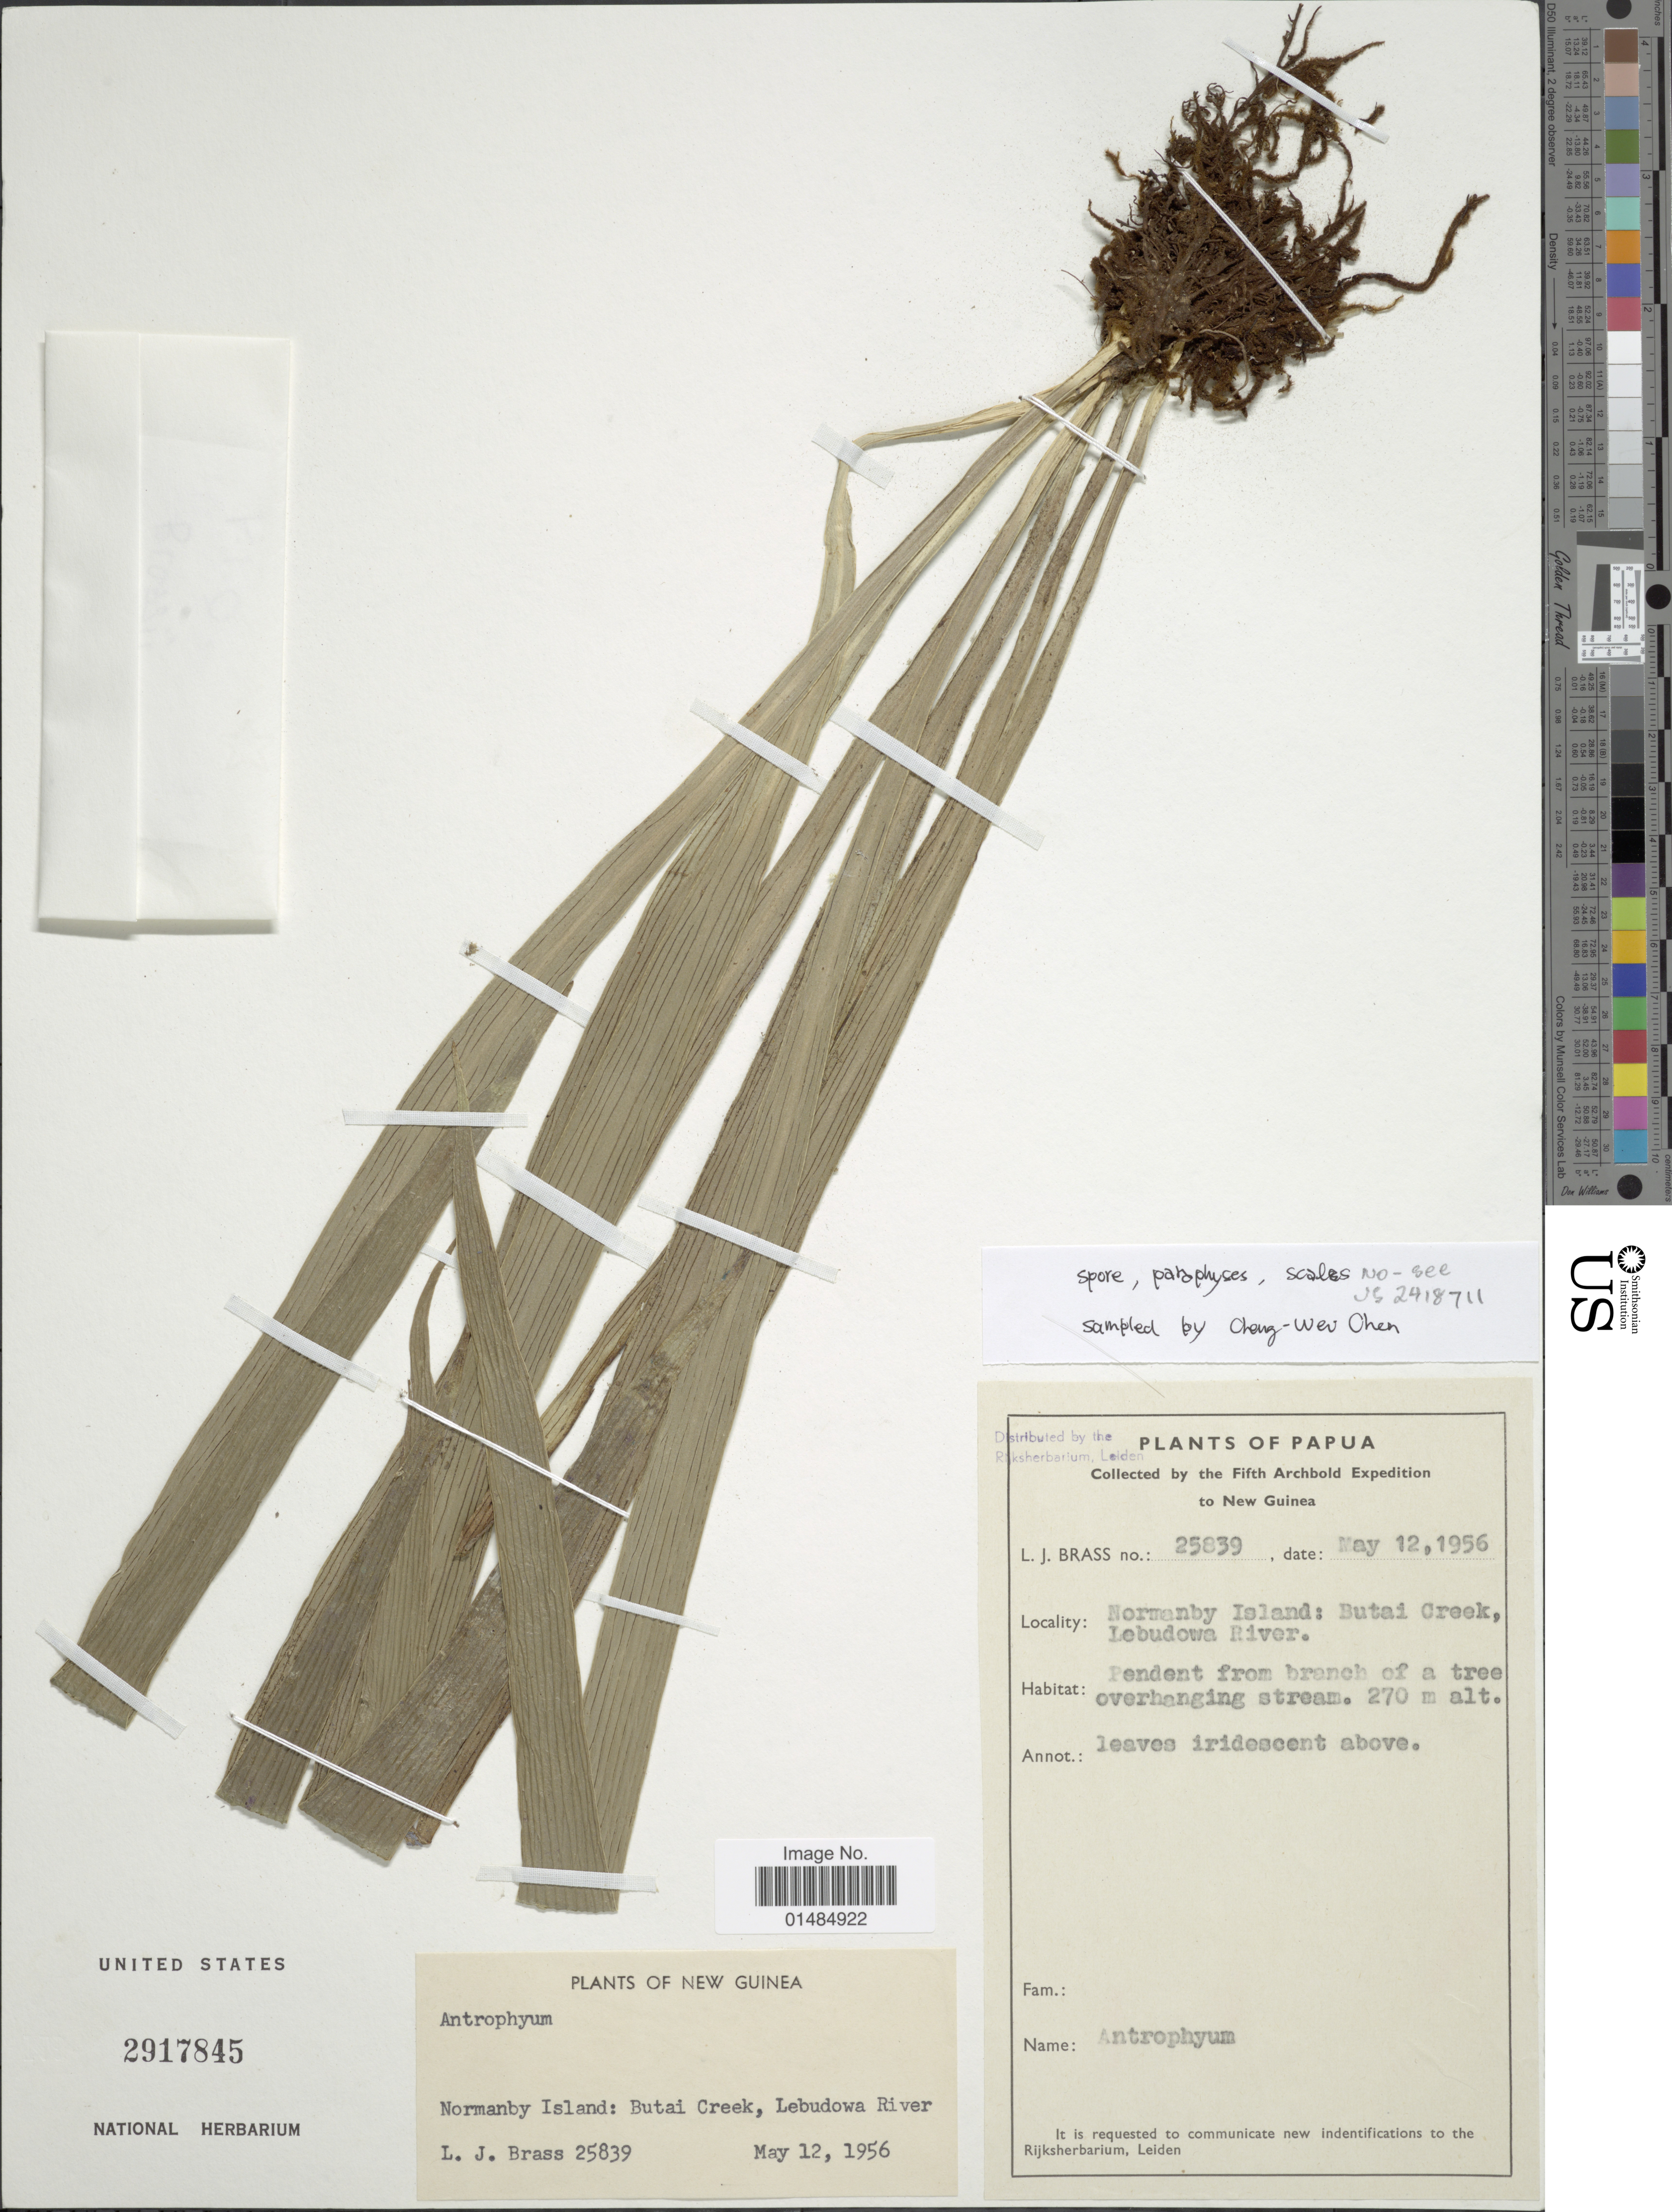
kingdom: Plantae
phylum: Tracheophyta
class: Polypodiopsida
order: Polypodiales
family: Pteridaceae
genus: Antrophyum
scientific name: Antrophyum sp.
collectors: L. J. Brass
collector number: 25838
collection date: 1956-05-12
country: Papua New Guinea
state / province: Milne Bay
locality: Normanby Island: Butai Creek, Lebudowa River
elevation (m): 270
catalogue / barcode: US 2917845